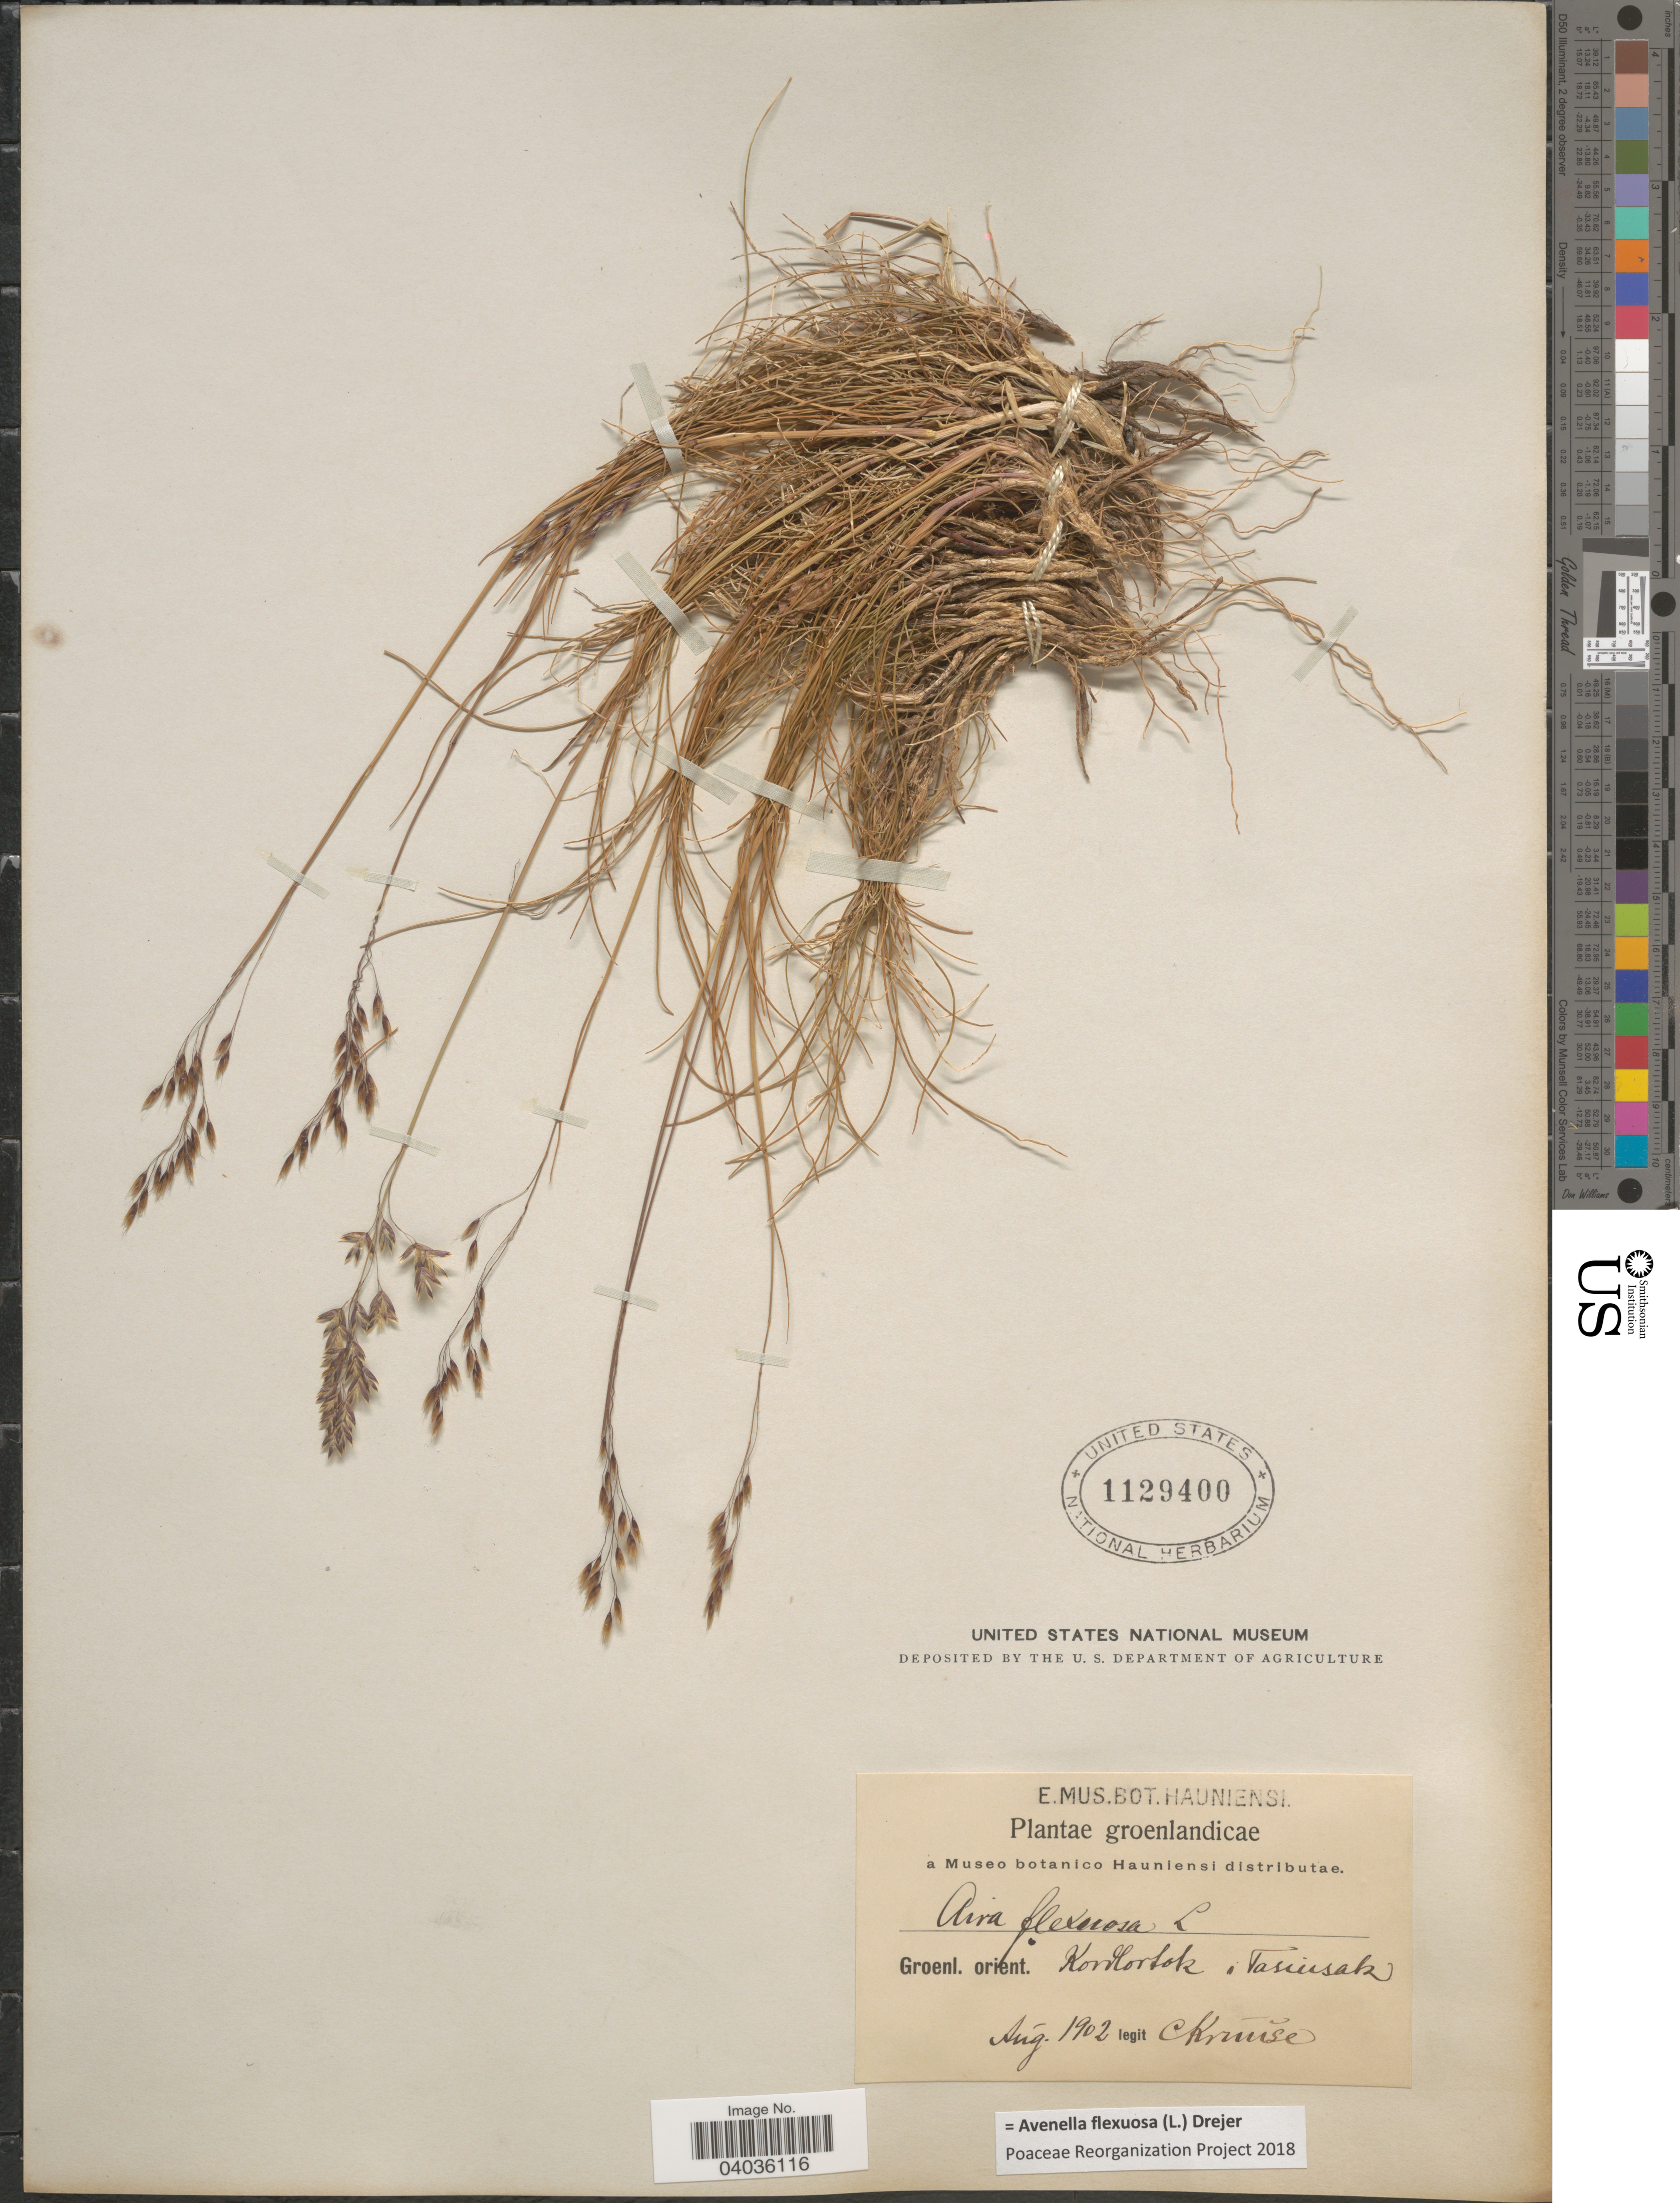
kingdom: Plantae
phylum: Tracheophyta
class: Liliopsida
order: Poales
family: Poaceae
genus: Avenella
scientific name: Avenella flexuosa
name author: (L.) Drejer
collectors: C. Kruuse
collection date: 1902-08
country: Greenland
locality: Groenlandicae. Groenl. orient. Kordlortok, Tasiusak.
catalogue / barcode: US 1129400